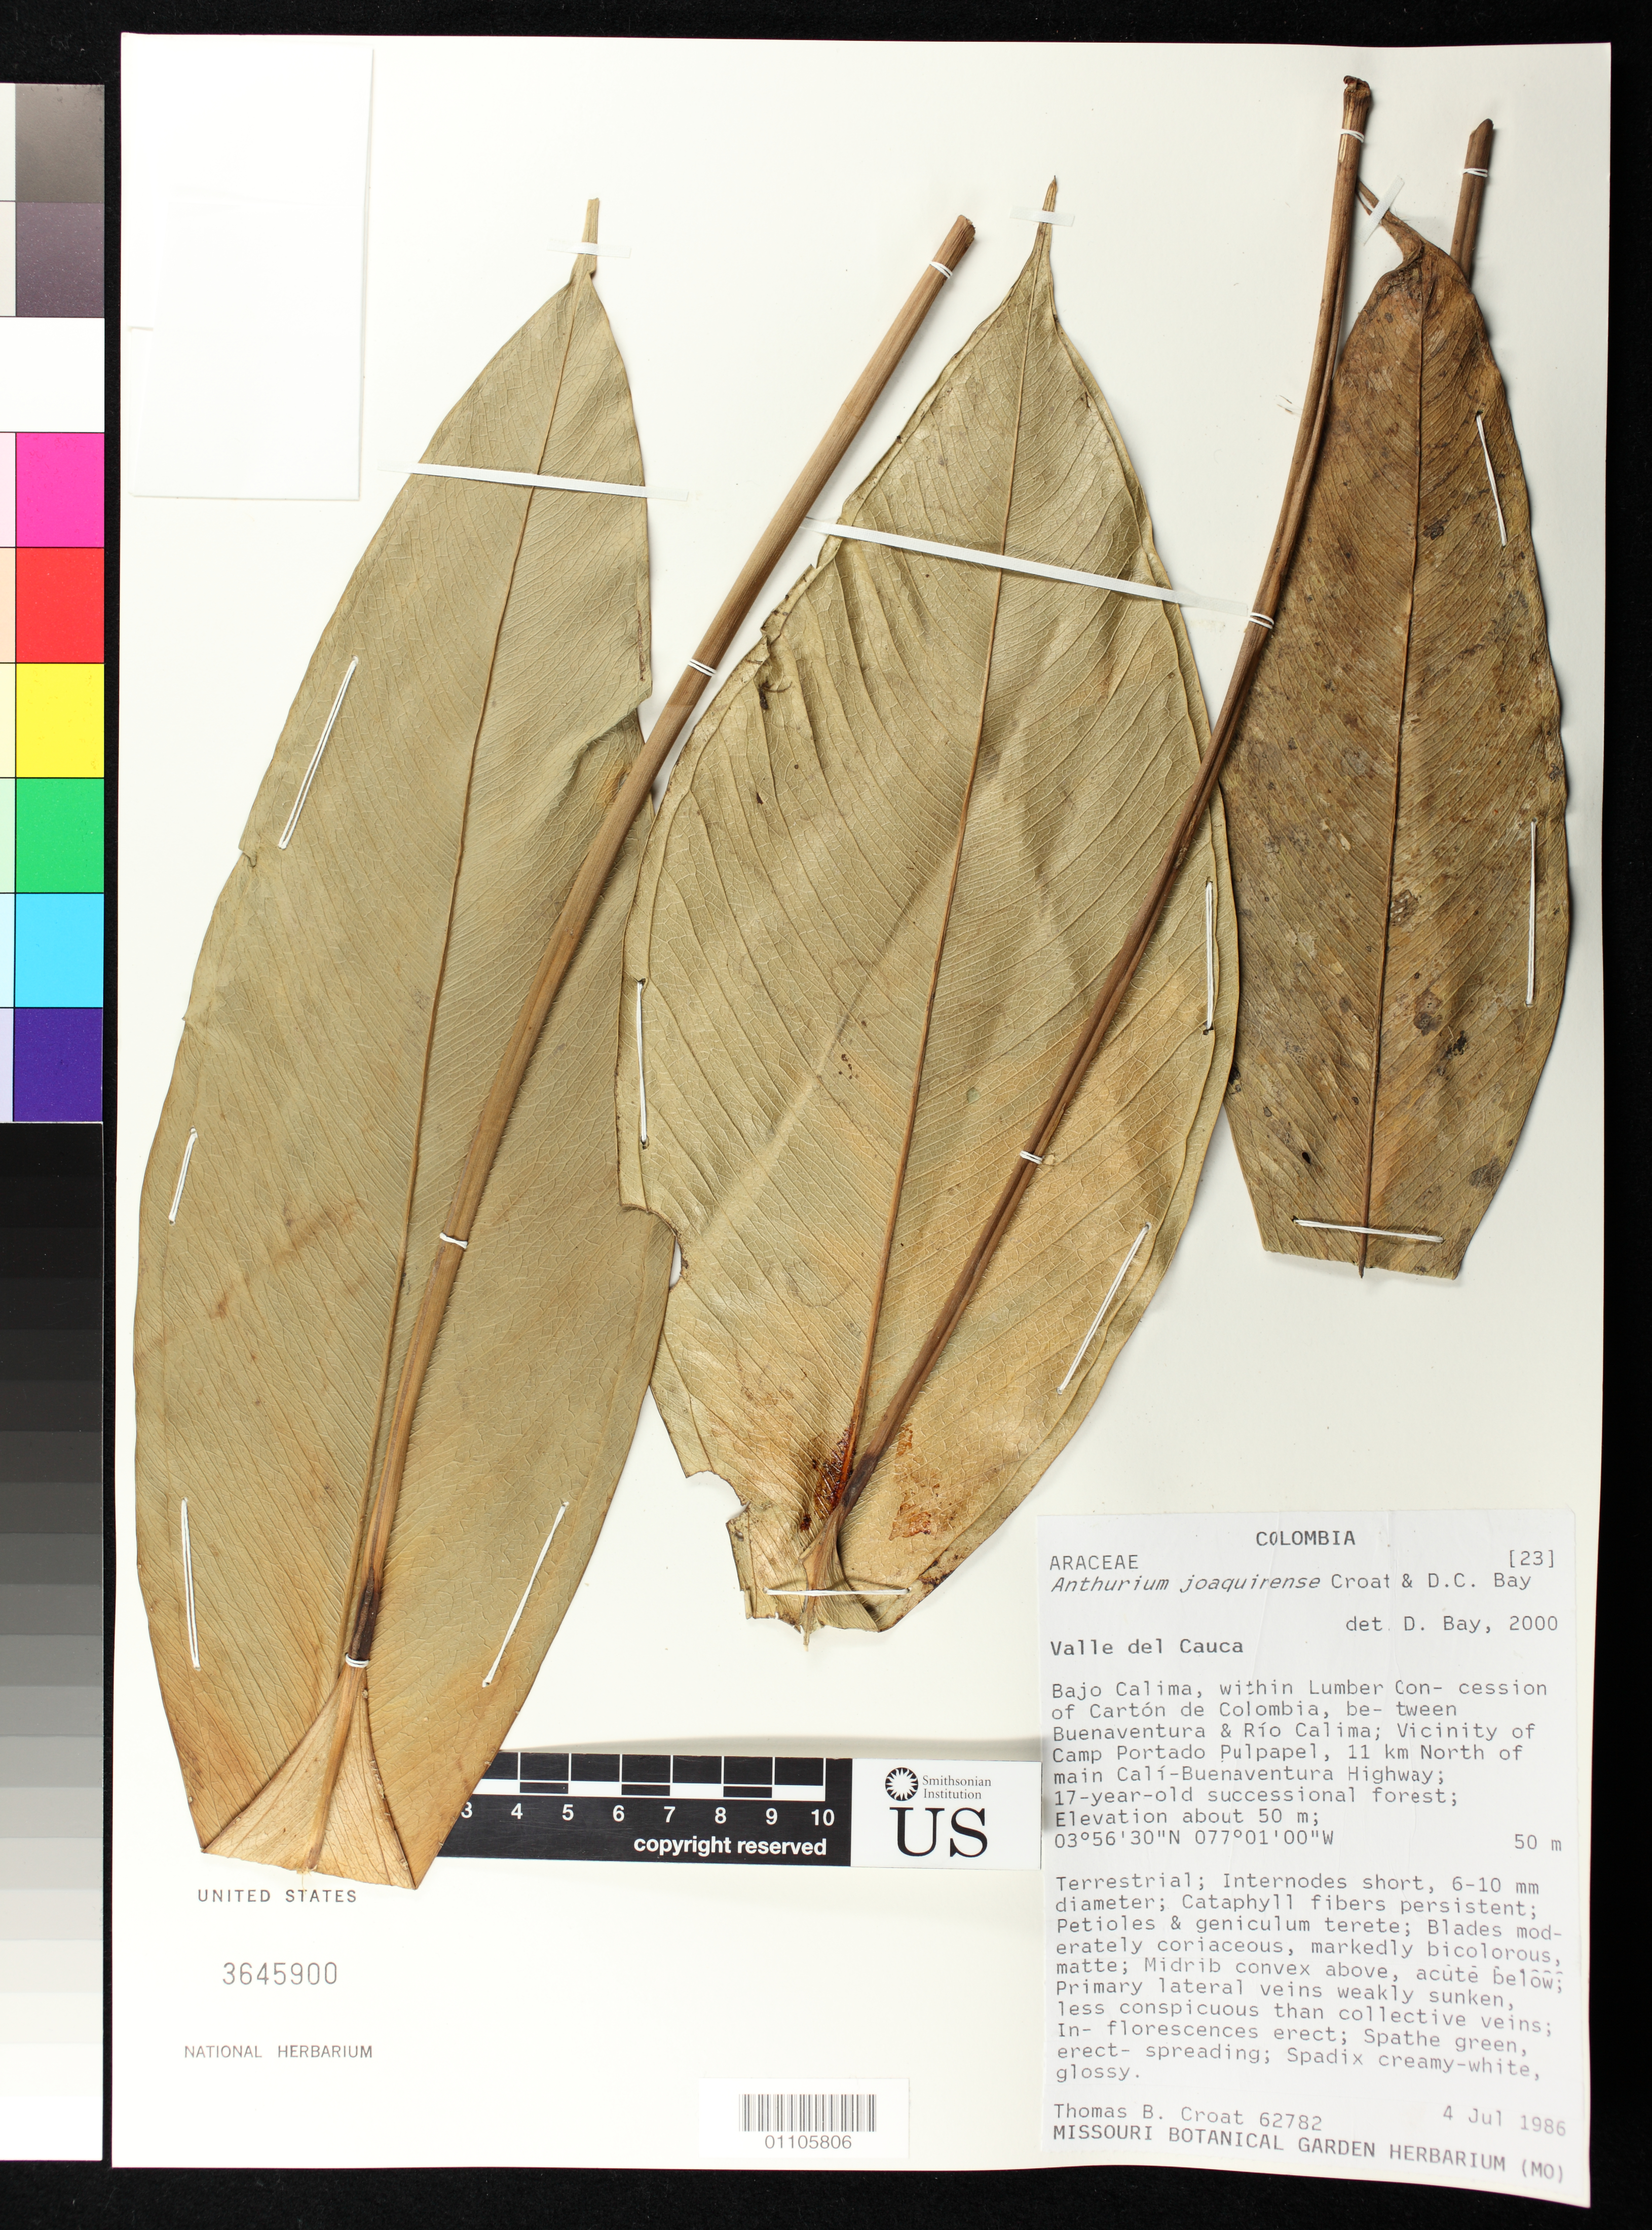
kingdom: Plantae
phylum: Tracheophyta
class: Liliopsida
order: Alismatales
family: Araceae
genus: Anthurium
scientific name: Anthurium joaquinense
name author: Croat & D.C. Bay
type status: Isotype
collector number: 62782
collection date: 1986-07-04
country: Colombia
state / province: Valle del Cauca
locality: Bajo Calima, within Lumber Concession of Cartón de Colombia, between Buenaventura & Río Calima; vicinity of Camp Portado Pulpapel, 11 km North of main Calí-Buenaventura Highway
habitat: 17 year old successional forest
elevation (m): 50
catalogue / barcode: US 3645900